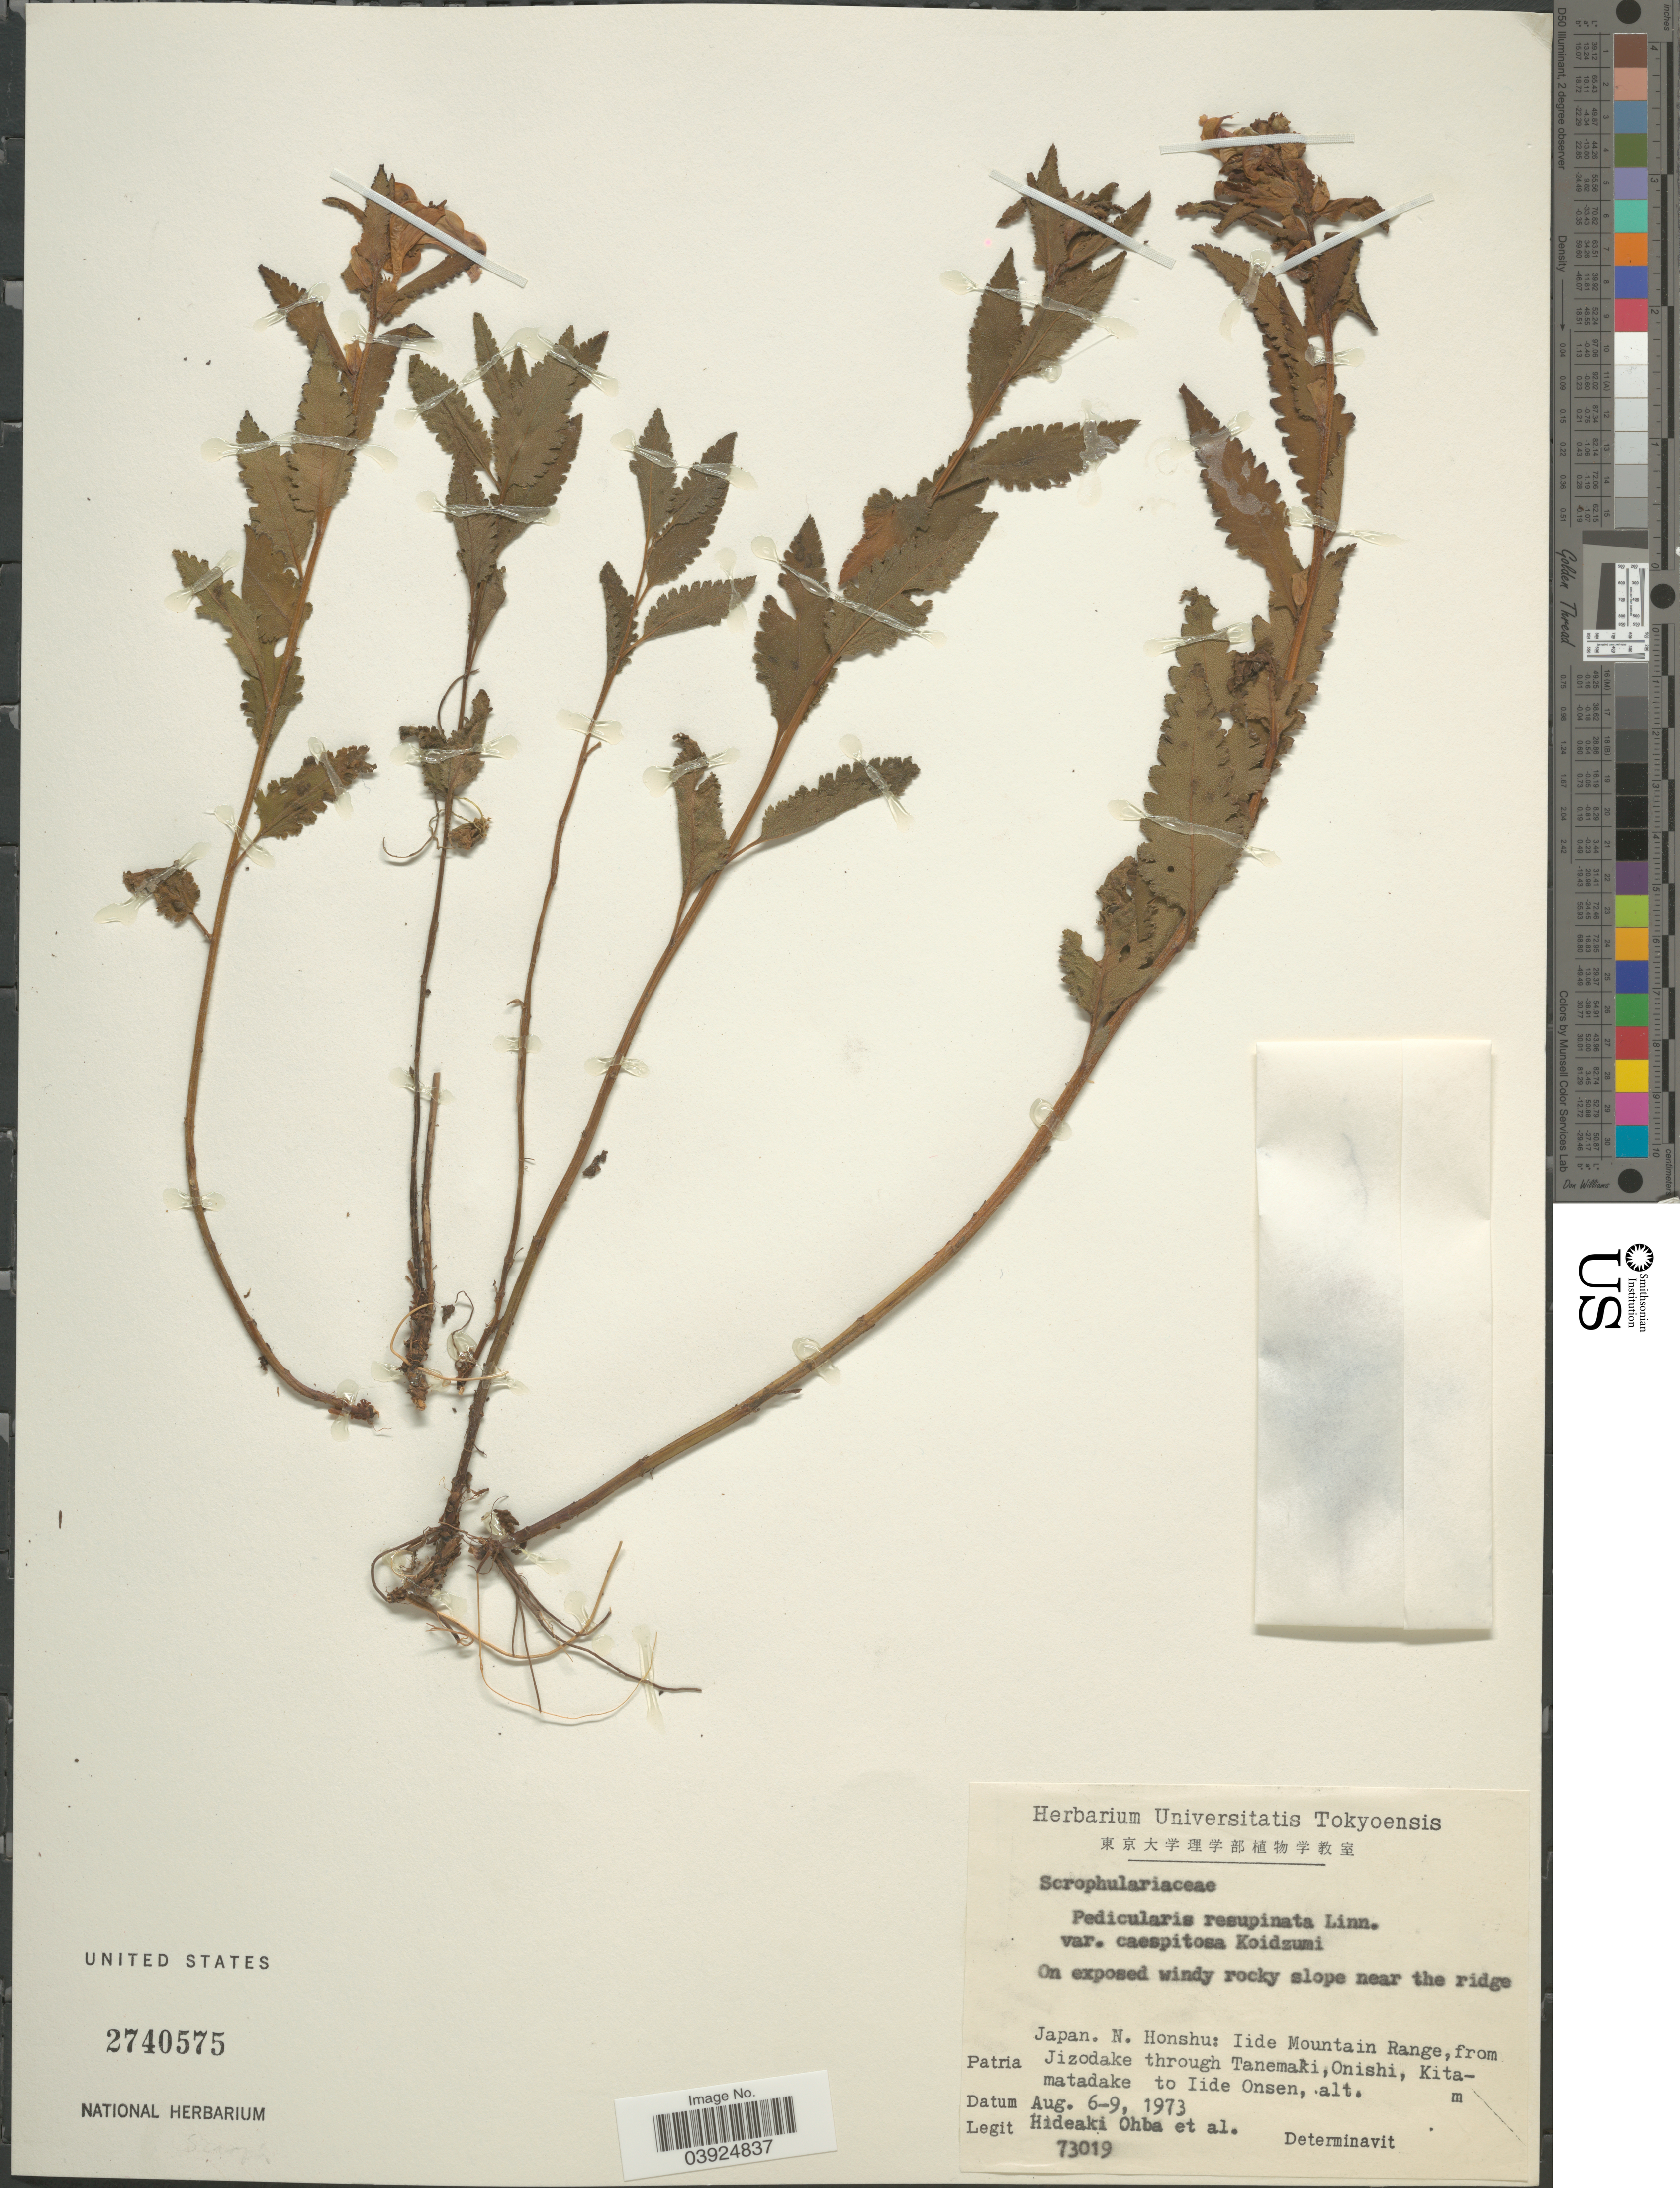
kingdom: Plantae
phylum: Tracheophyta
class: Magnoliopsida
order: Lamiales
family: Orobanchaceae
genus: Pedicularis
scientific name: Pedicularis resupinata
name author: L.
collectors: H. Ohba & et al.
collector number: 73019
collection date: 1973-08-06/1973-08-09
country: Japan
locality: On exposed windy rocky slope near the ridge. N. Honshu: Iide Mountain Range, form Jizodake through Tanemaki, Onishi, Kitamatadake to Iide Onsen.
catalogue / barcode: US 2740575